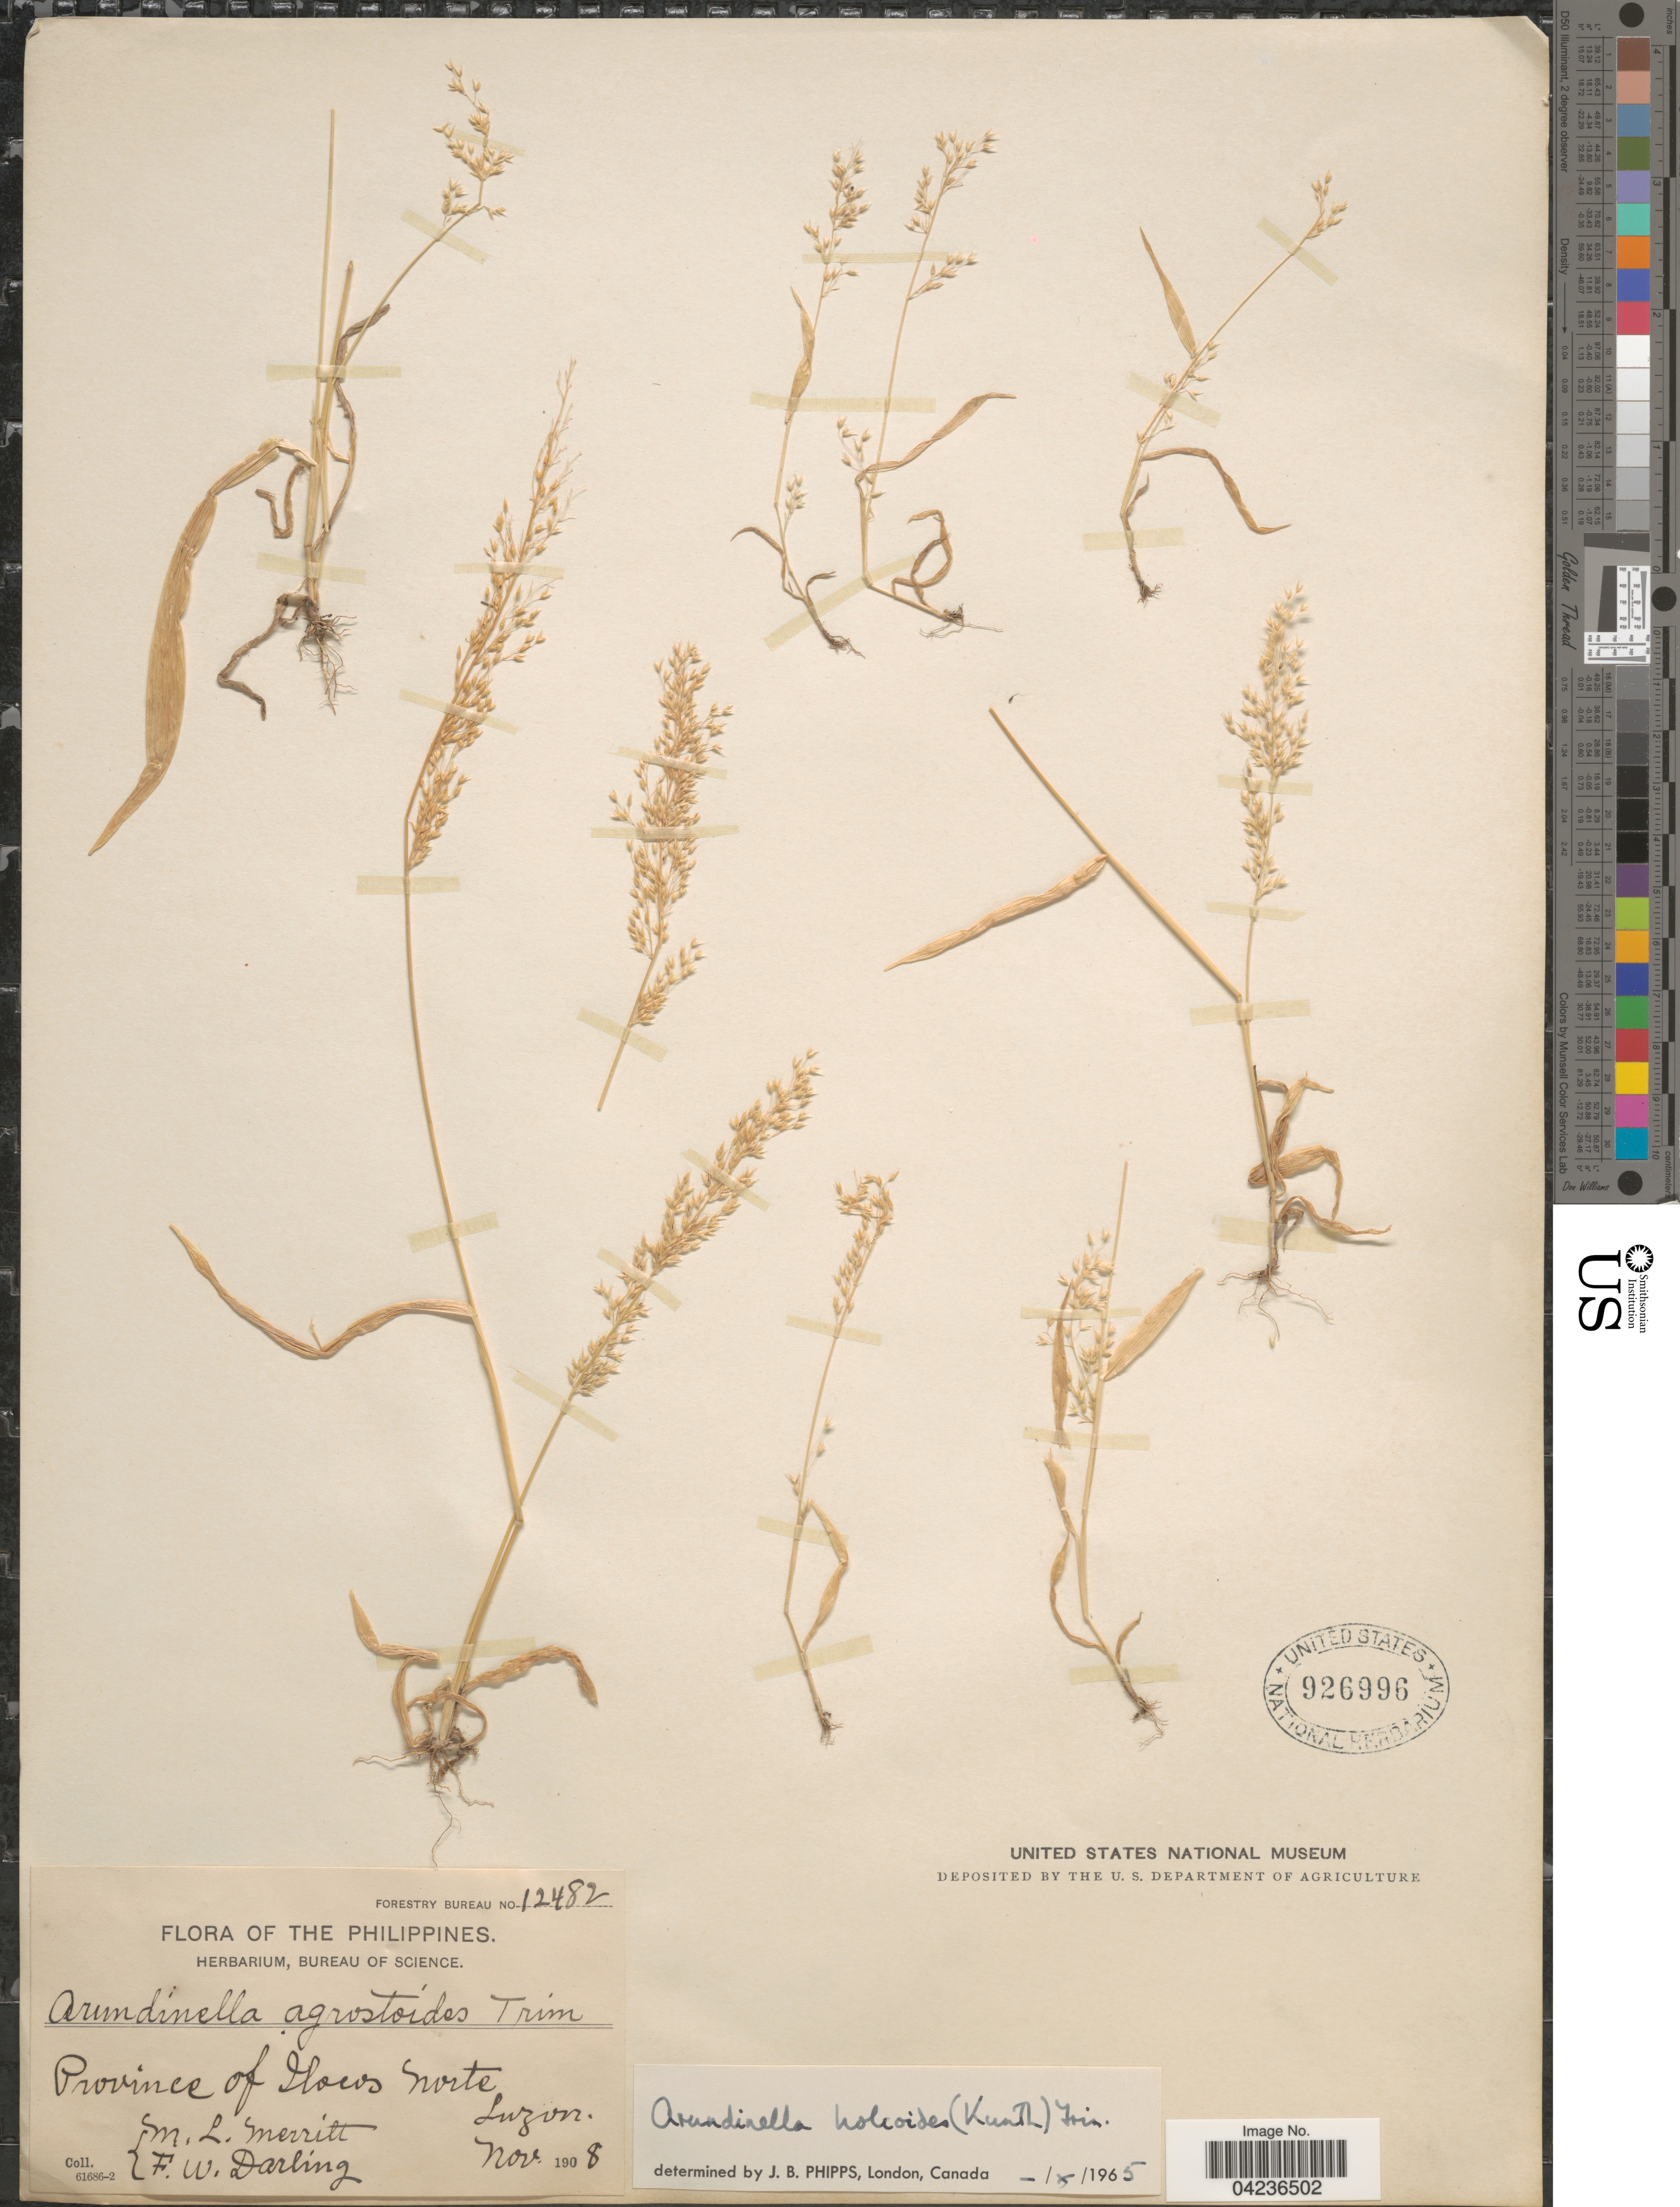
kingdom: Plantae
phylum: Tracheophyta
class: Liliopsida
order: Poales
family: Poaceae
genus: Arundinella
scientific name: Arundinella holcoides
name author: (Kunth) Trin.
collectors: M. L. Merritt & F. Darling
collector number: Forestry Bureau 12482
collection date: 1908-11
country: Philippines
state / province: Ilocos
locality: Province of Ilocos Norte, Luzon.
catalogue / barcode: US 926996